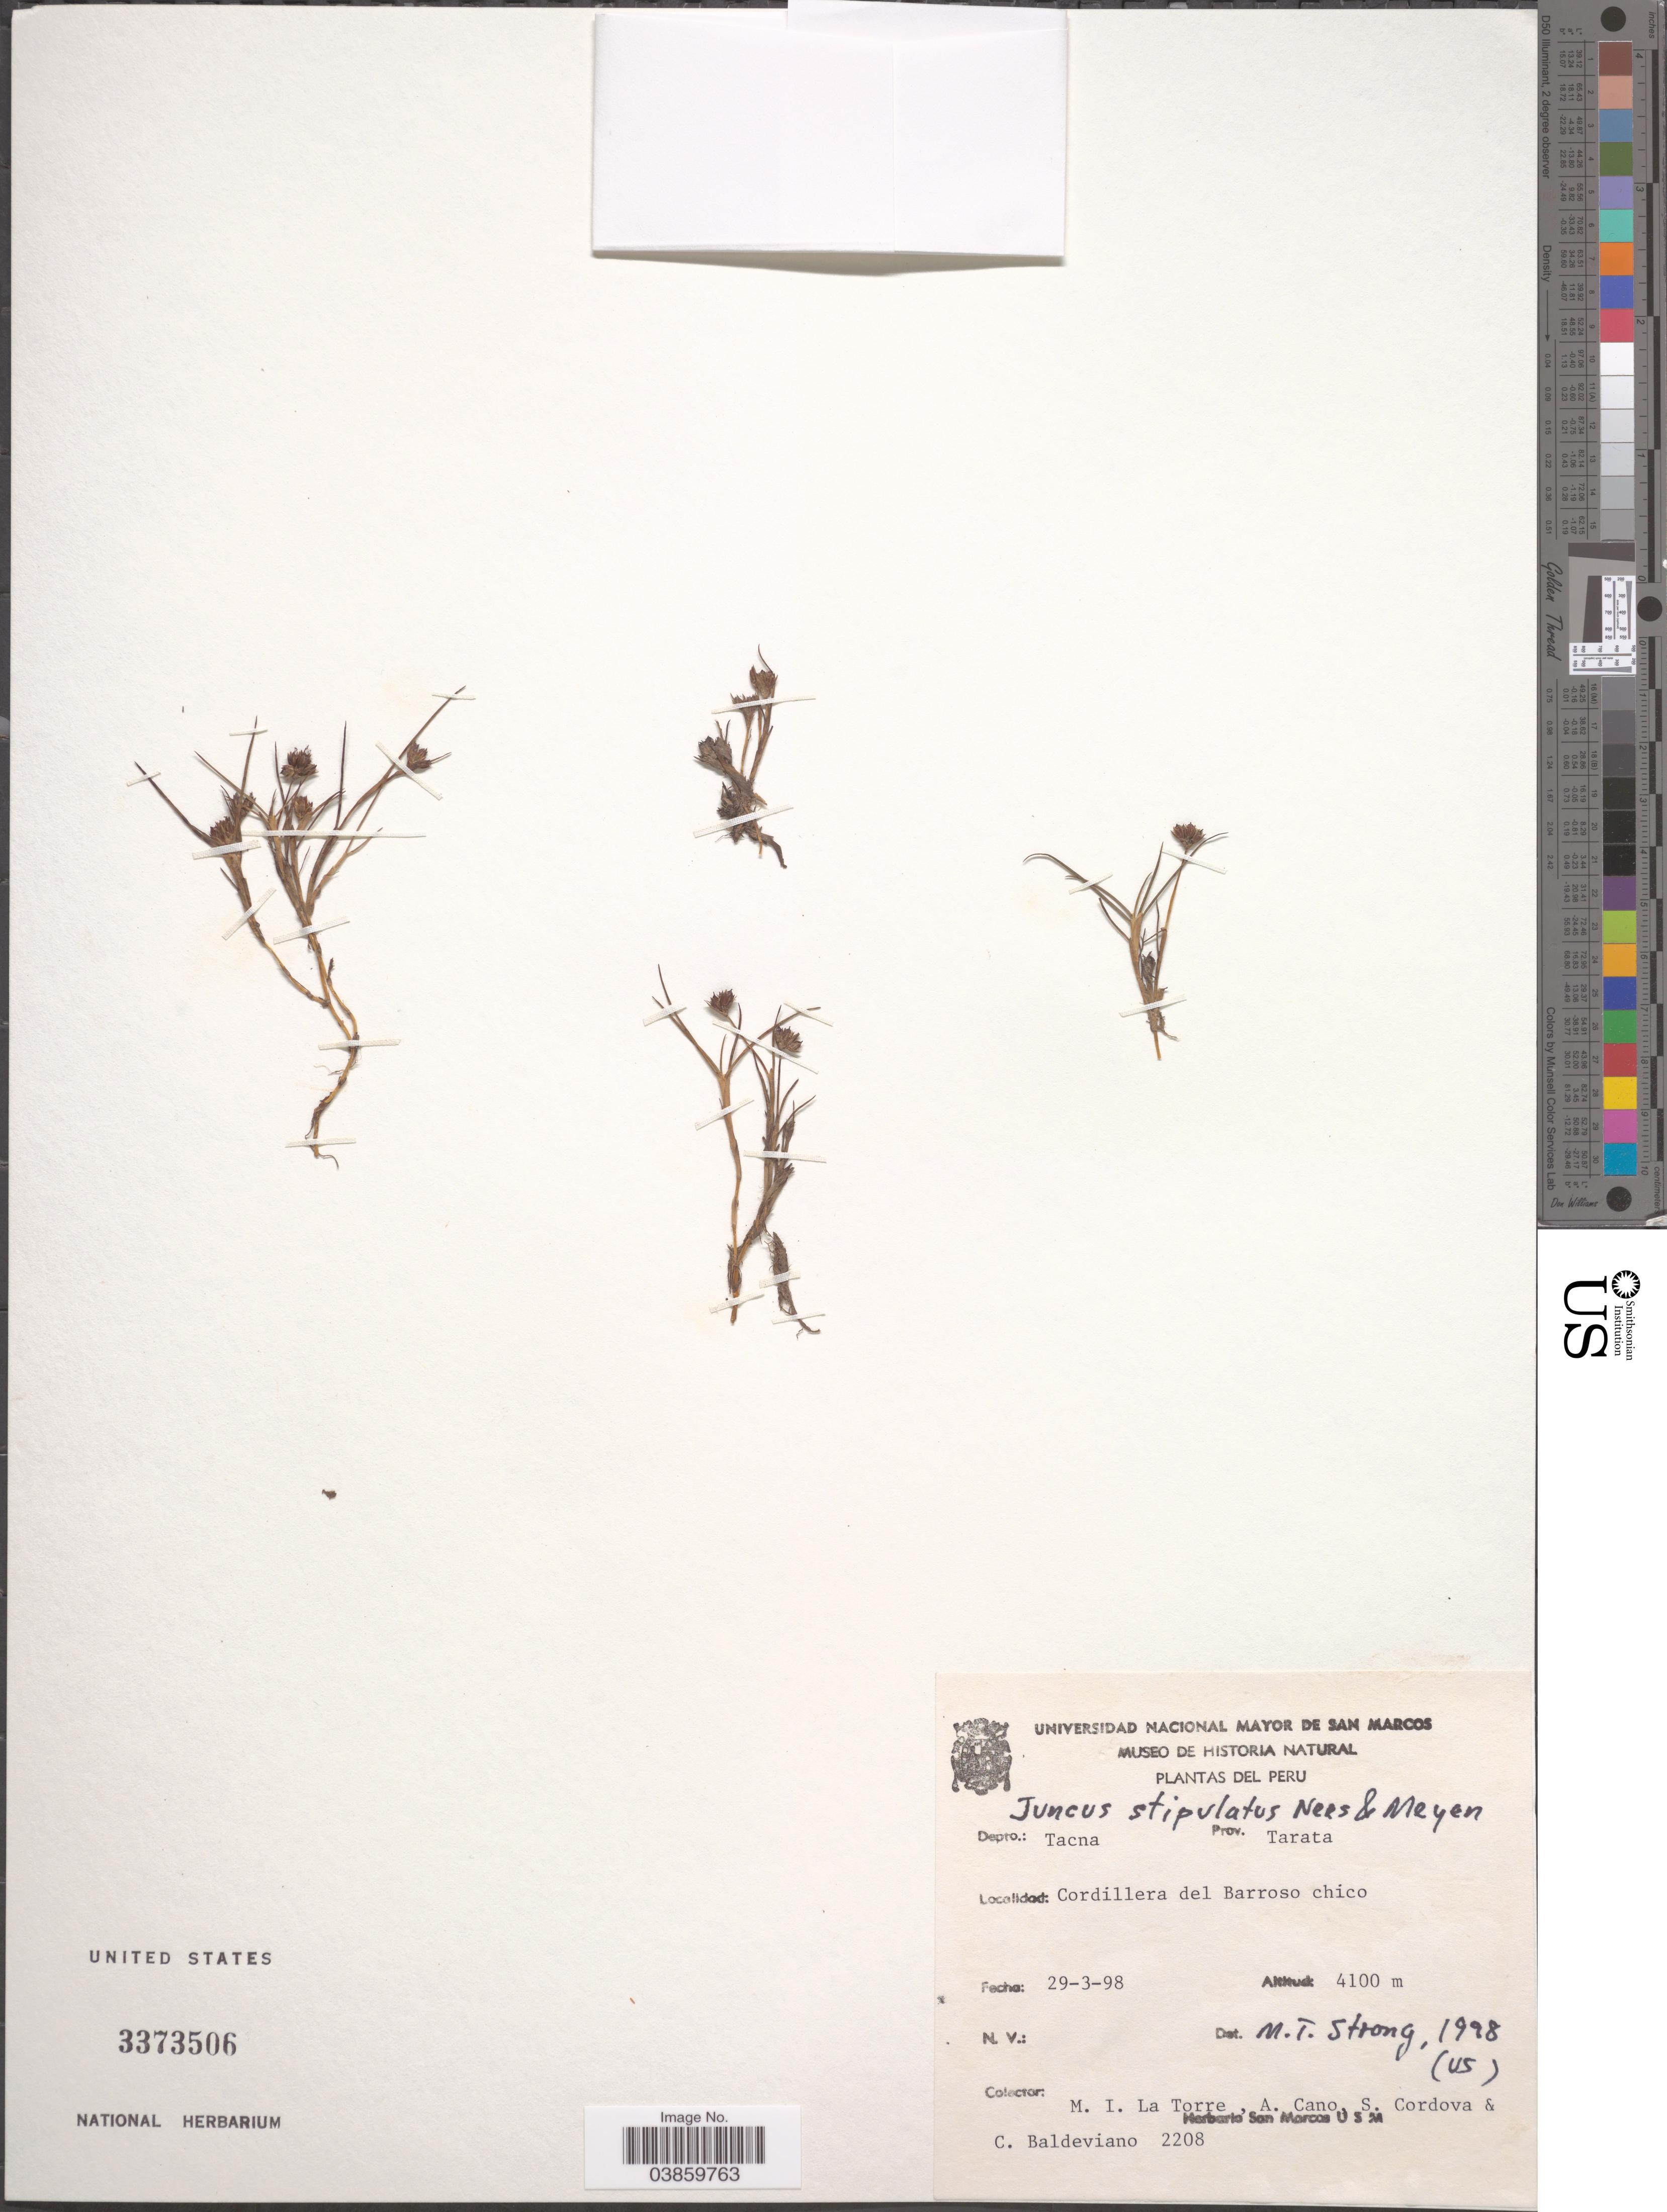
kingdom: Plantae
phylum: Tracheophyta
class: Liliopsida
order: Poales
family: Juncaceae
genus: Juncus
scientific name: Juncus stipulatus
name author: Nees & Meyen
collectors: M. La Torre, A. Cano, S. Cordova & C. Baldeviano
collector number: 2208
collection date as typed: Transcribed d/m/y: 29/3/98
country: Peru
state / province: Tacna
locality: Depto.: Tacna Prov. Tarata. Cordillera del Barroso chico.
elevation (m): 4100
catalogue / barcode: US 3373506